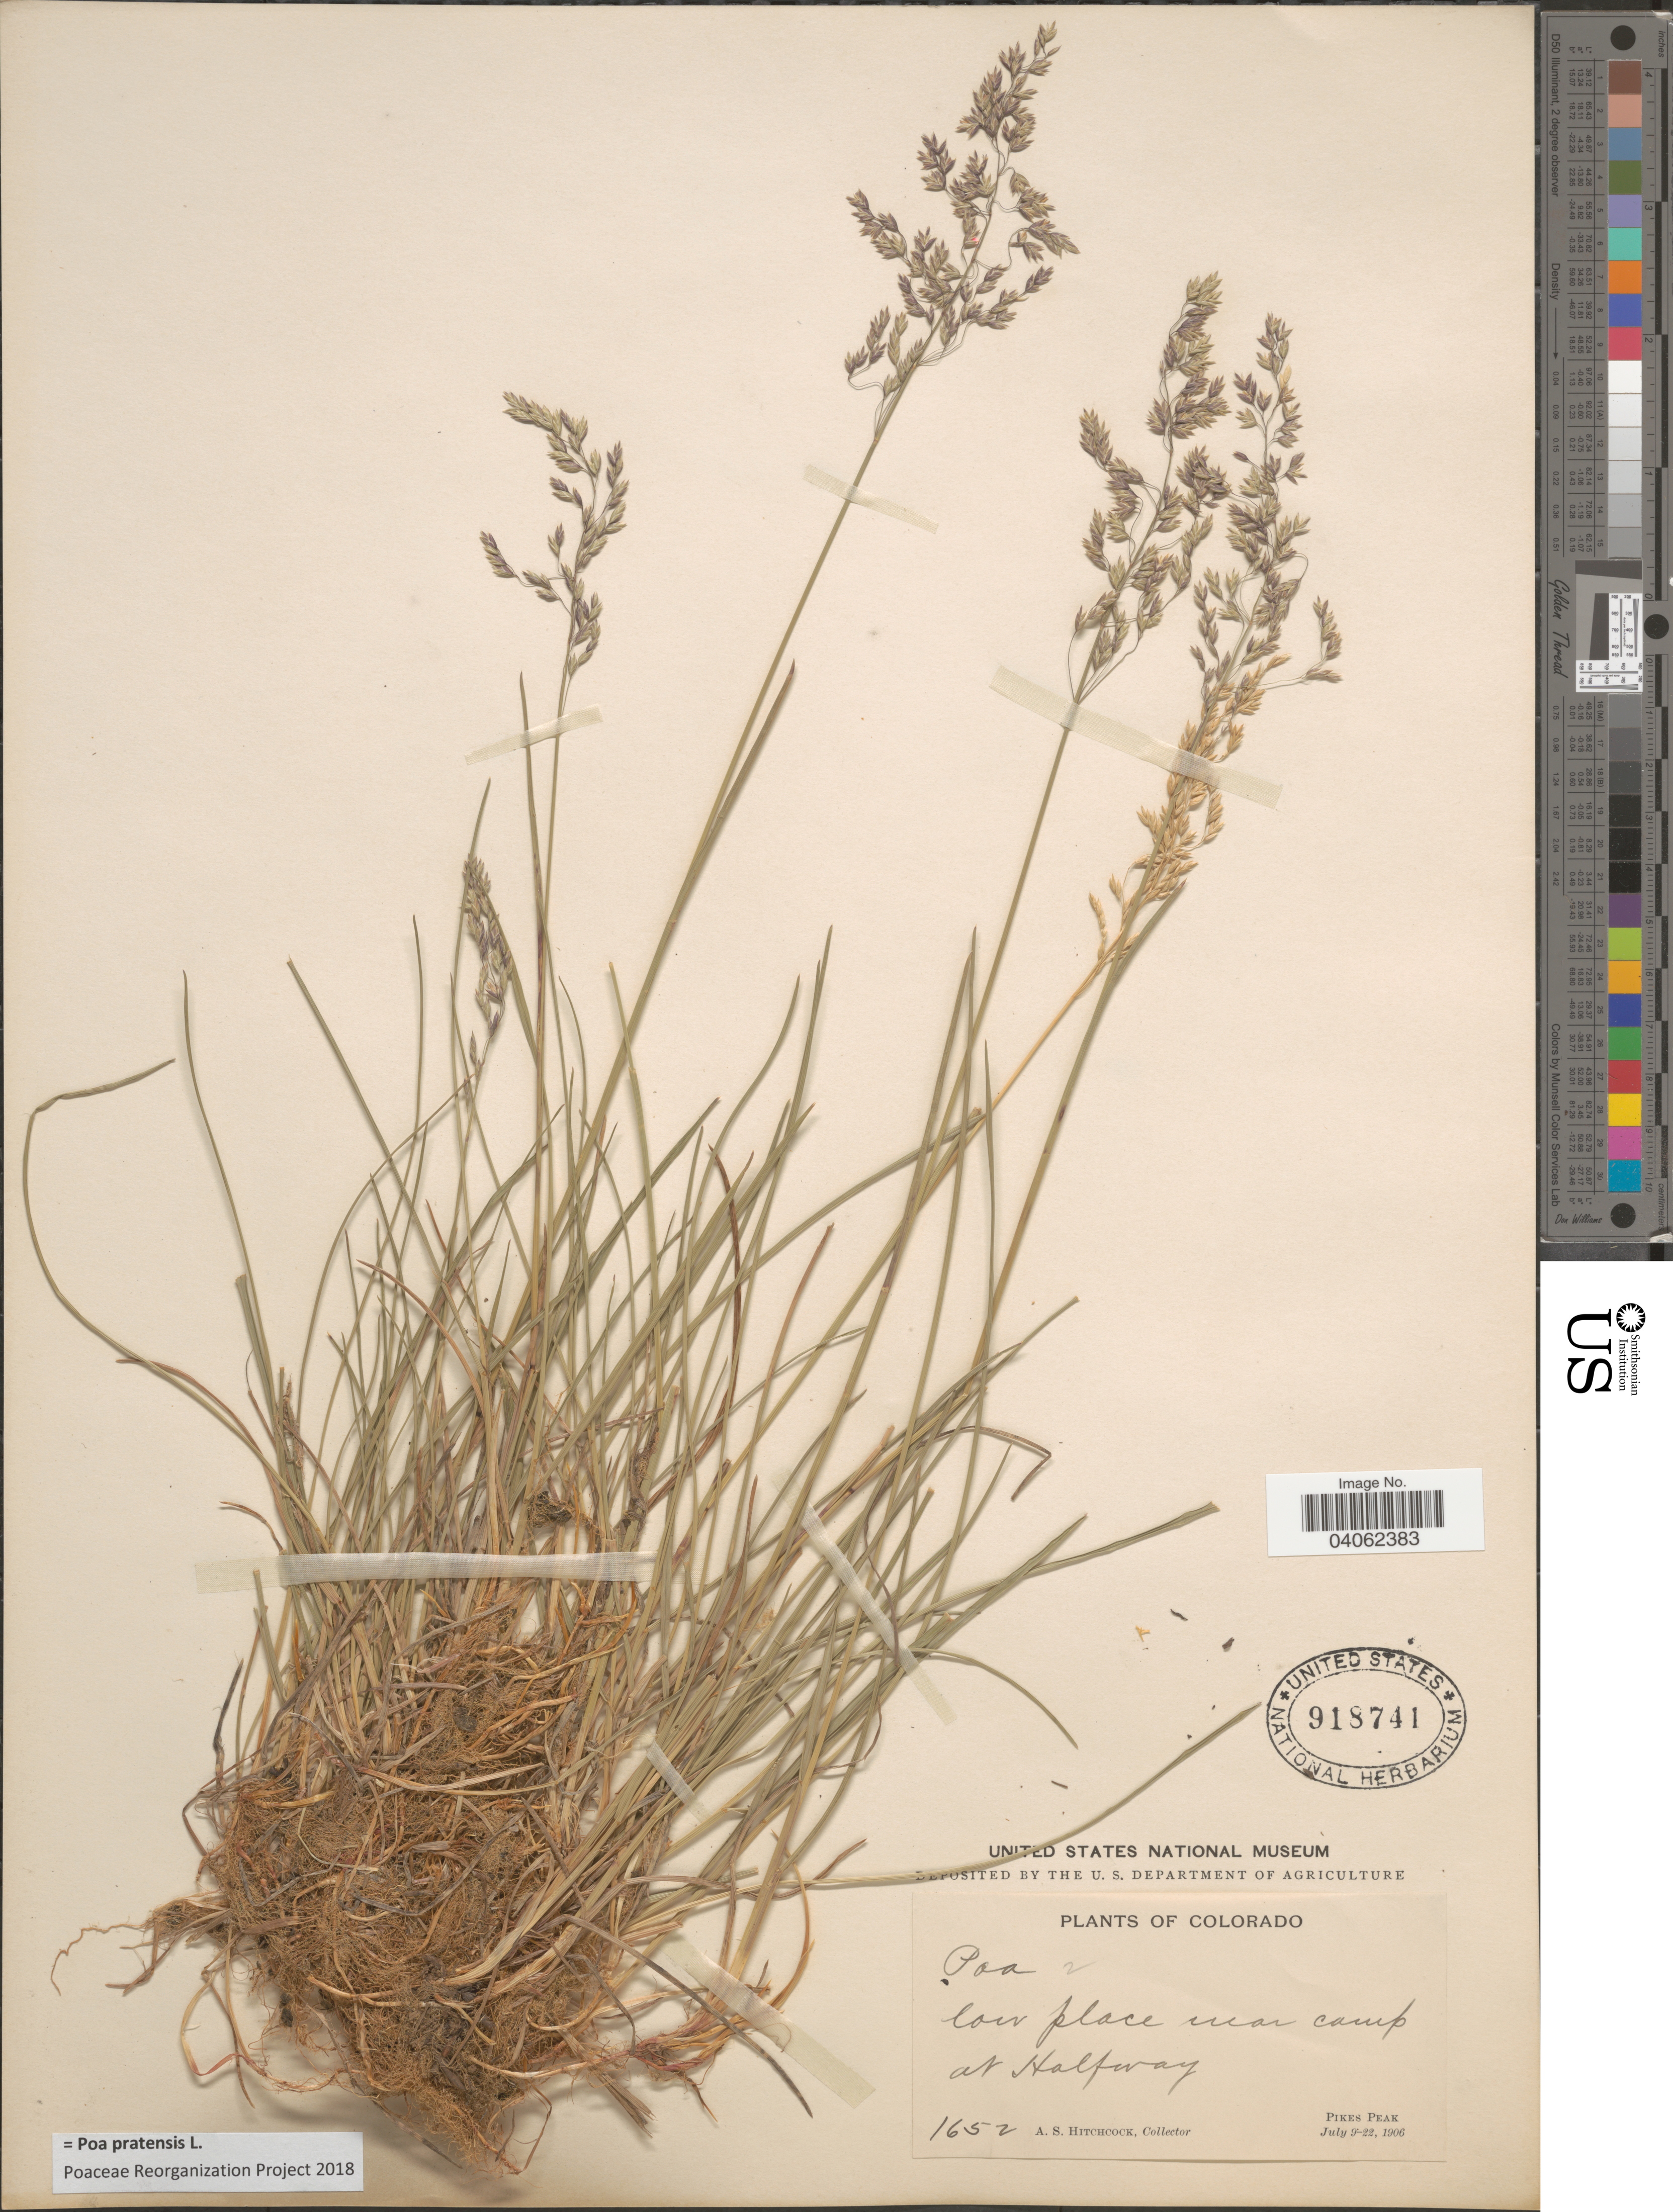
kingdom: Plantae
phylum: Tracheophyta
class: Liliopsida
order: Poales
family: Poaceae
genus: Poa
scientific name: Poa pratensis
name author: L.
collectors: A. S. Hitchcock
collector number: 1652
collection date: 1906-07-09/1906-07-22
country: United States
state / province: Colorado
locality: Near camp at Halfway. Pikes Peak.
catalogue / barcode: US 918741